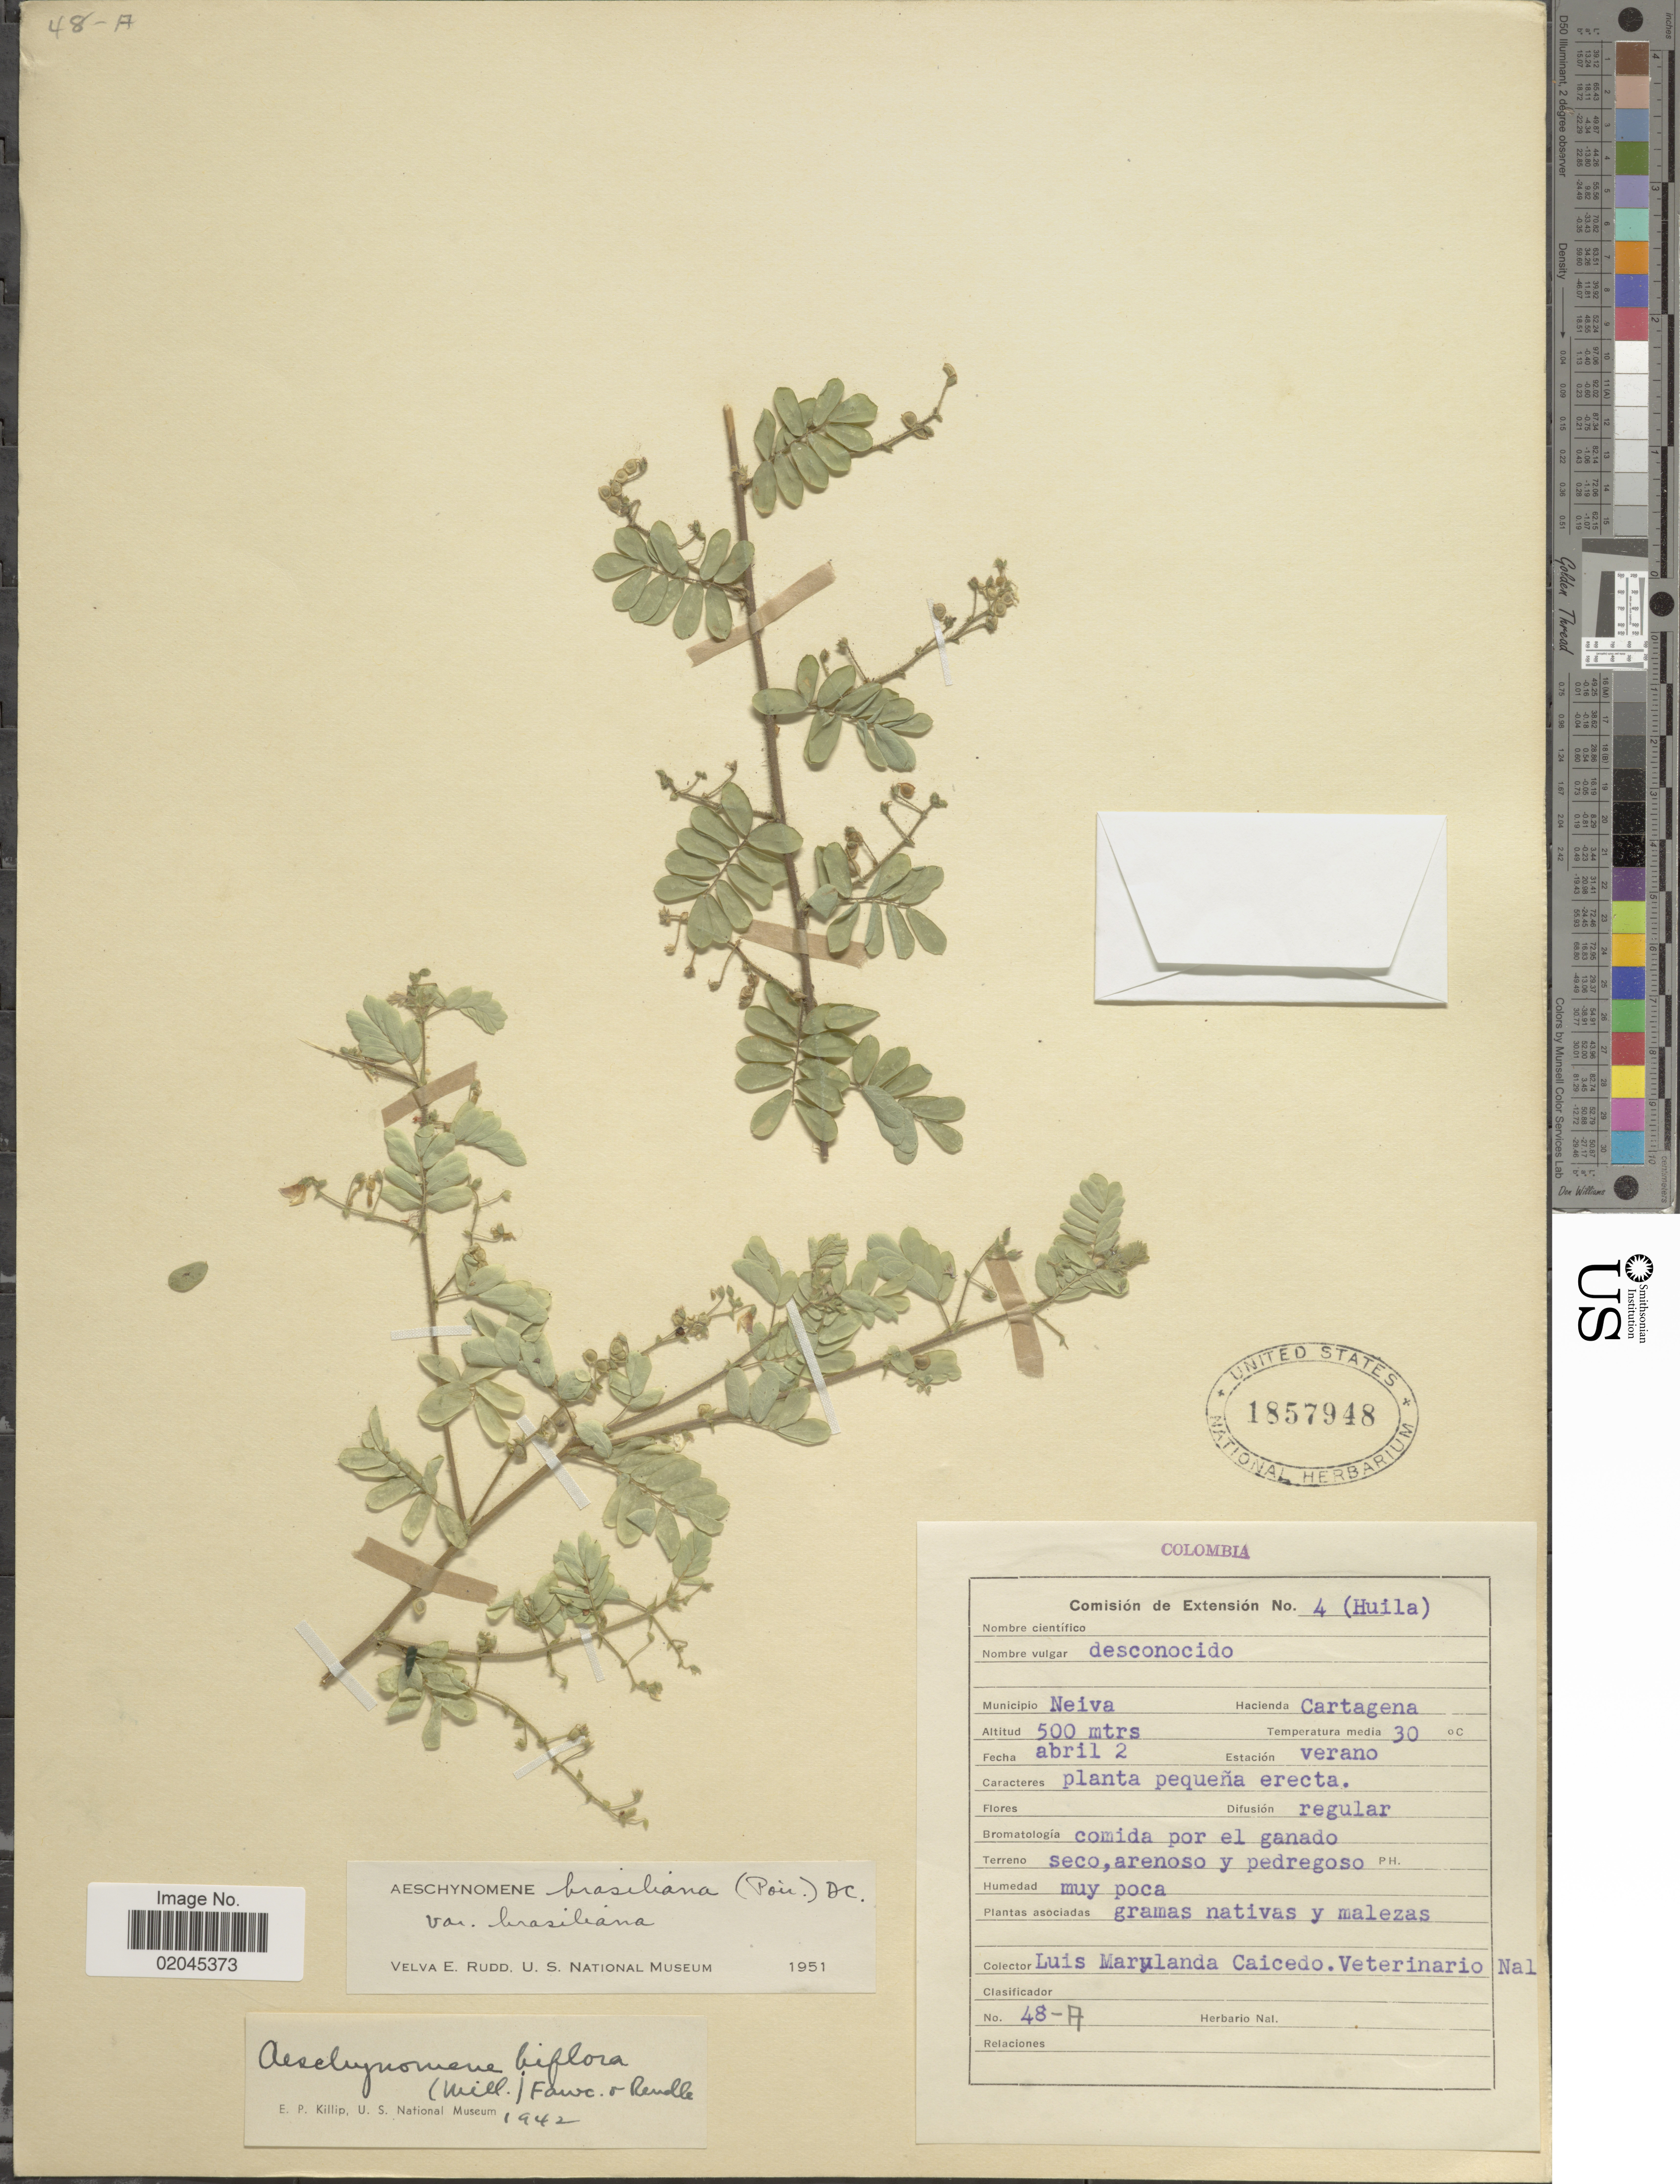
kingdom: Plantae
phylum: Tracheophyta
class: Magnoliopsida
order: Fabales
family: Fabaceae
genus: Aeschynomene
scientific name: Aeschynomene brasiliana var. brasiliana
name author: (Poir.) DC.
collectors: L. Marulanda Caicedo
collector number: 48-A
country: Colombia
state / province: Huila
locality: Municipio Neiva, Hacienda Cartagena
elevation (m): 500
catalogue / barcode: US 1857948